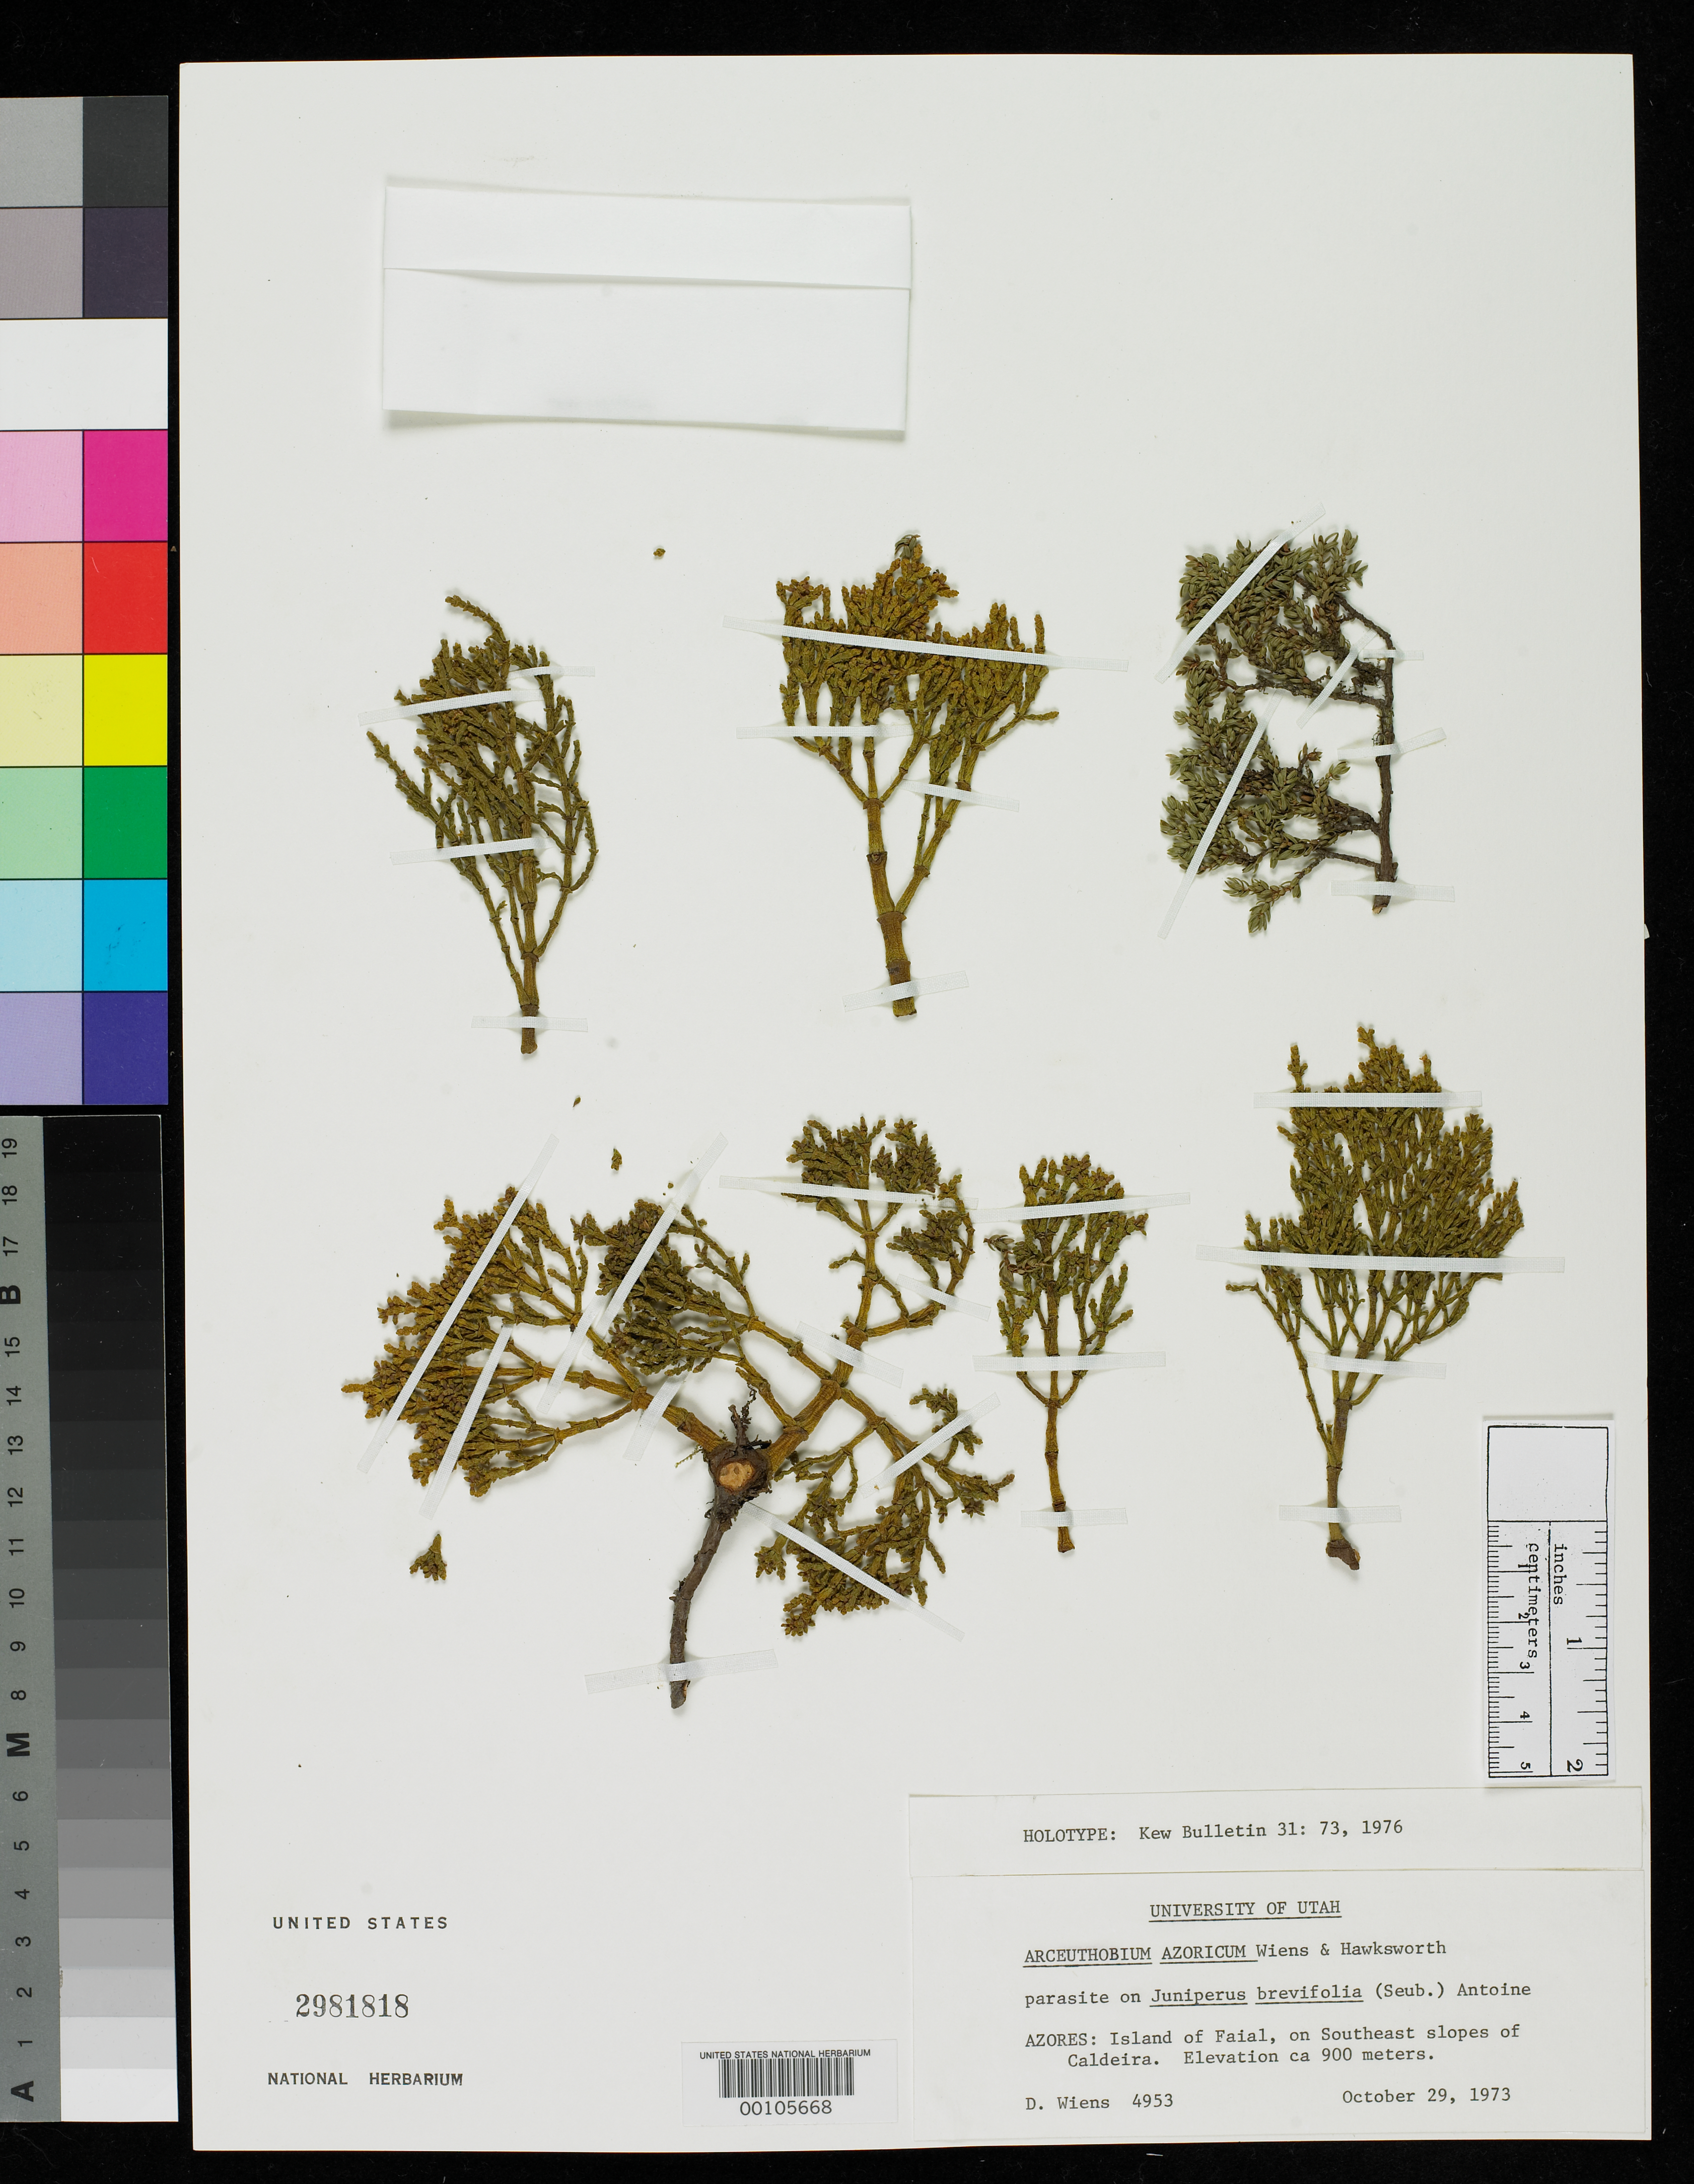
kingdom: Plantae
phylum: Tracheophyta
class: Magnoliopsida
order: Santalales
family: Viscaceae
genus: Arceuthobium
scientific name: Arceuthobium azoricum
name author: Wiens & Hawksw.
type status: Holotype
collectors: D. Wiens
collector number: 4953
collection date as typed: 29 Oct 1973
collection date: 1973-10-29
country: Portugal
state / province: Azores (Aut. Reg.)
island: Faial Island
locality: Horta, SW slopes of Caldeira.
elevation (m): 900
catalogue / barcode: US 2981818